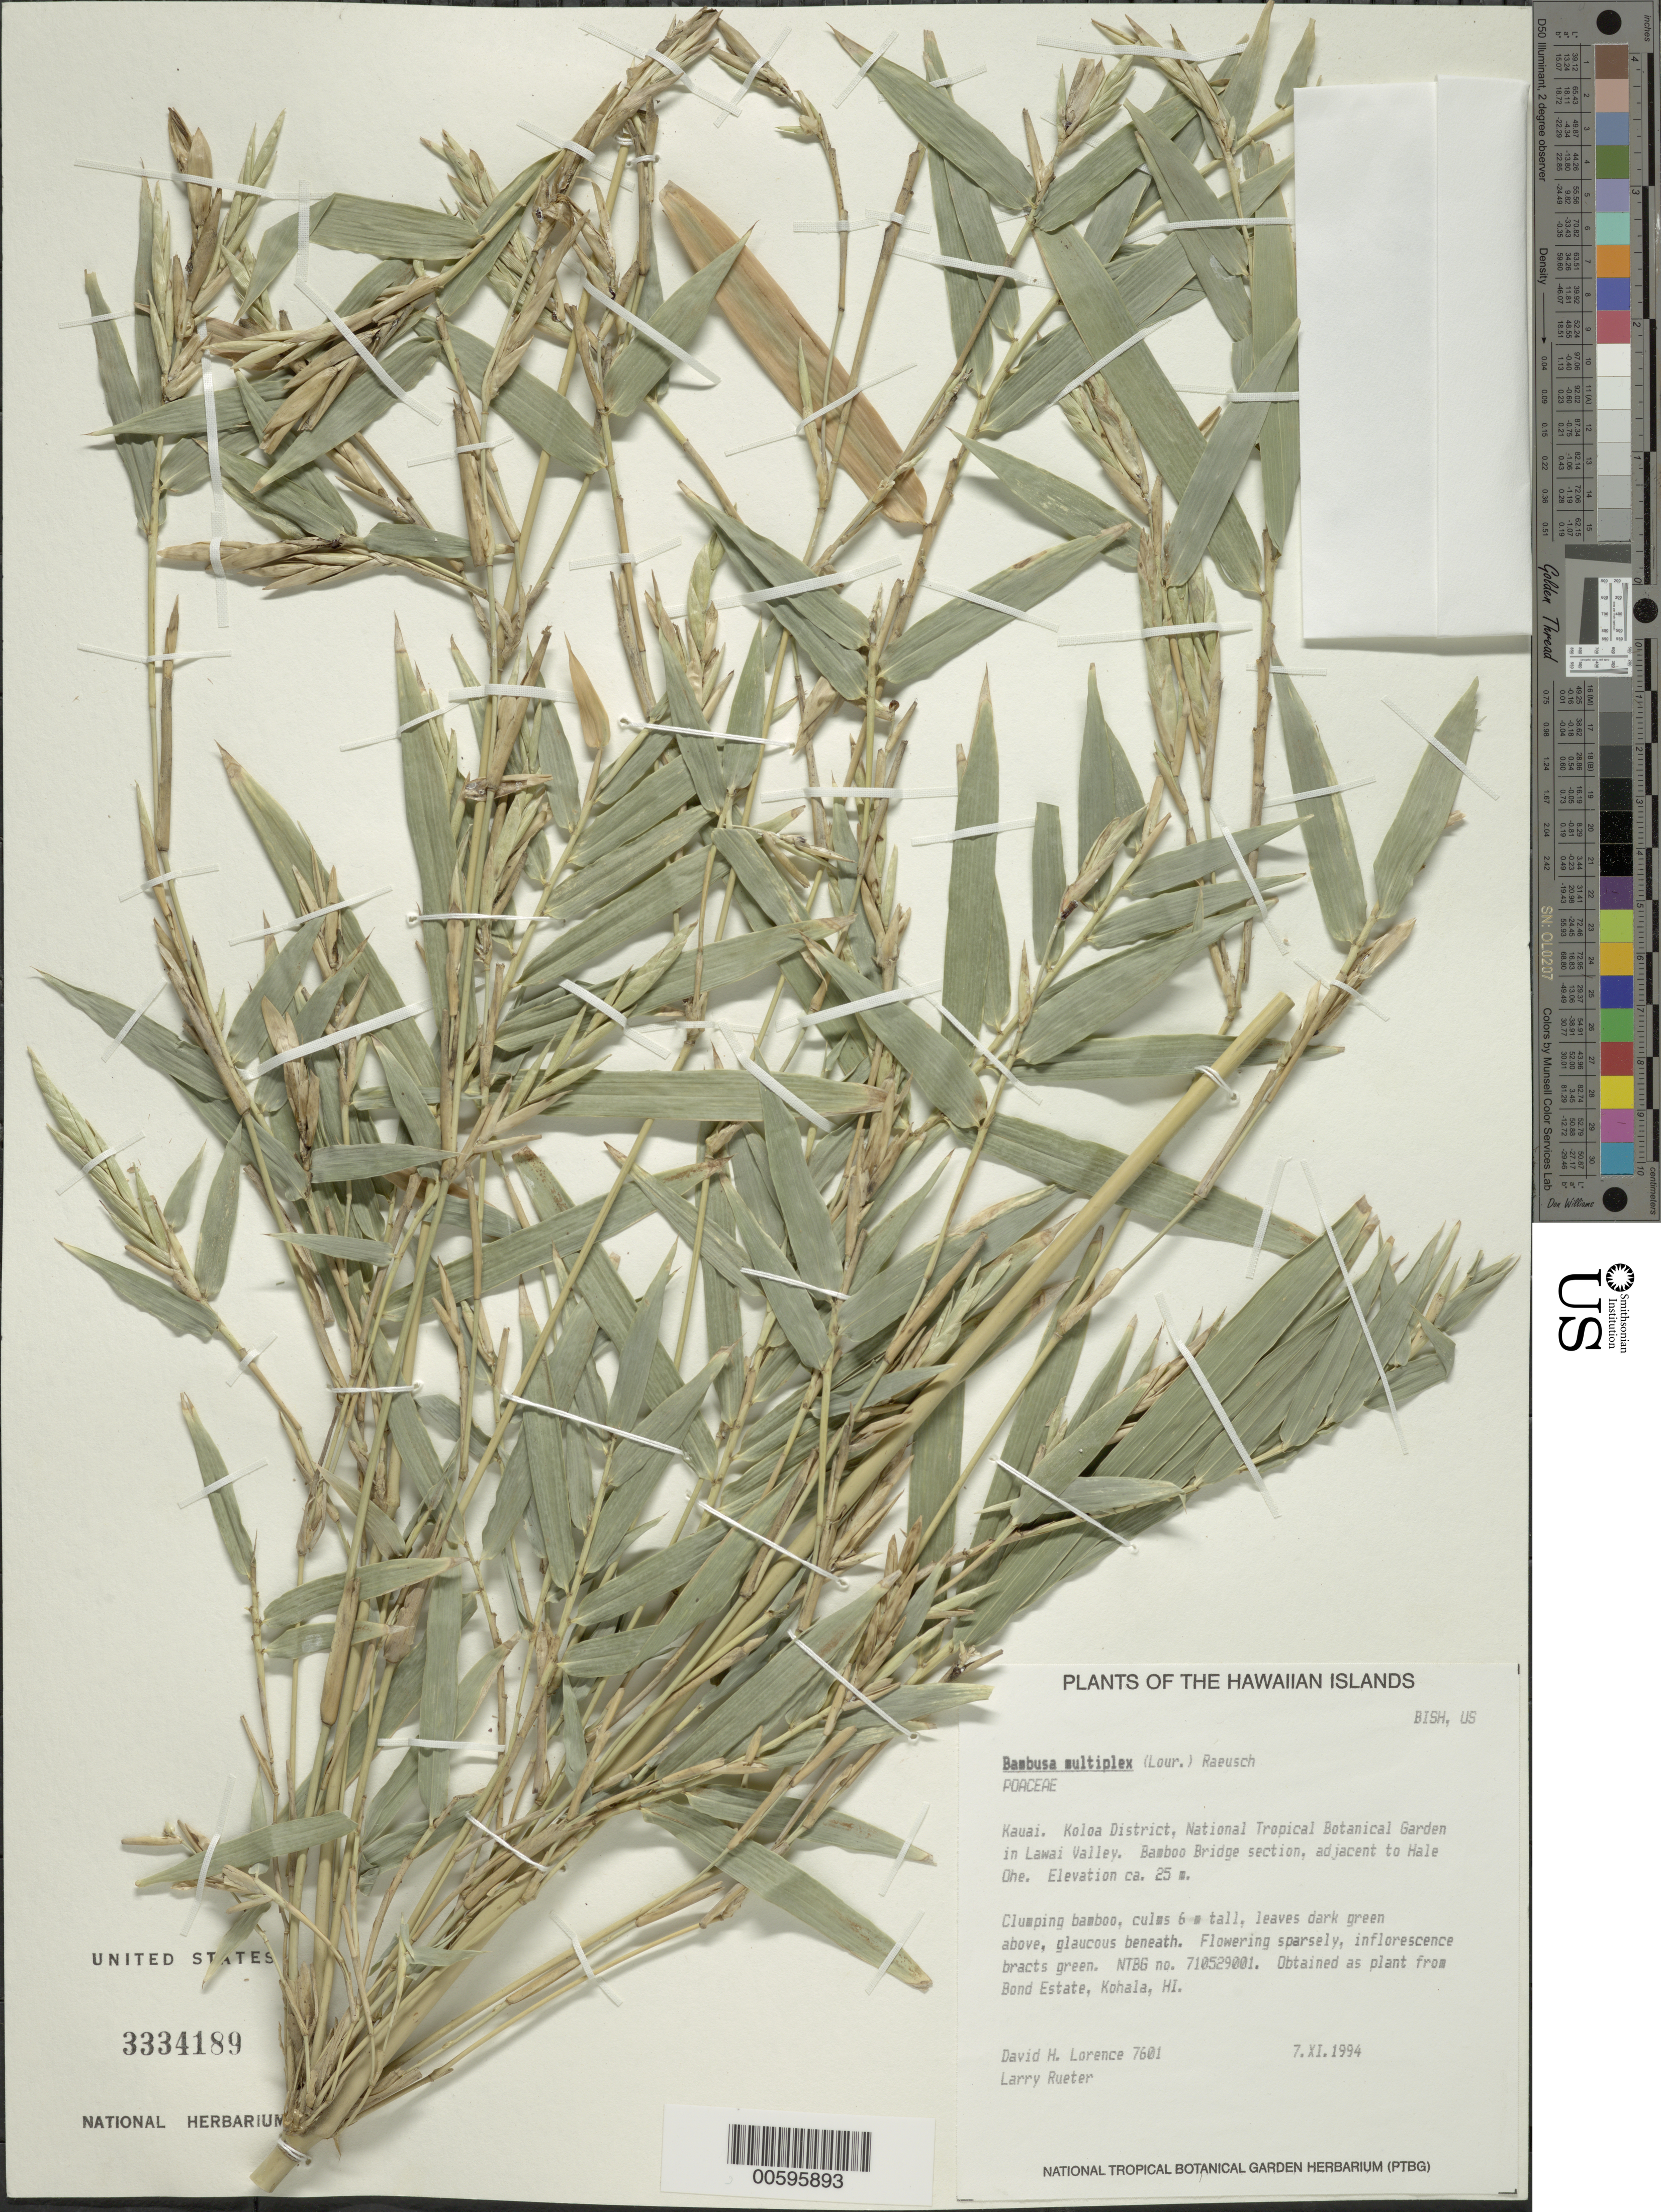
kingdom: Plantae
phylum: Tracheophyta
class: Liliopsida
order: Poales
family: Poaceae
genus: Bambusa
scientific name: Bambusa multiplex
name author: (Lour.) Raeusch. ex Schult. & Schult. f.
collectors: D. Lorence & L. Rueter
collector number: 7601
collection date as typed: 7 Nov 1994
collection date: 1994-11-07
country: United States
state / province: Hawaii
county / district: Kauai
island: Kaua'i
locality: Koloa Dist, NTBG in Lawai Valley. Bamboo Bridge section, adjacent to Hale Ohe.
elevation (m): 25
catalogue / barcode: US 3334189